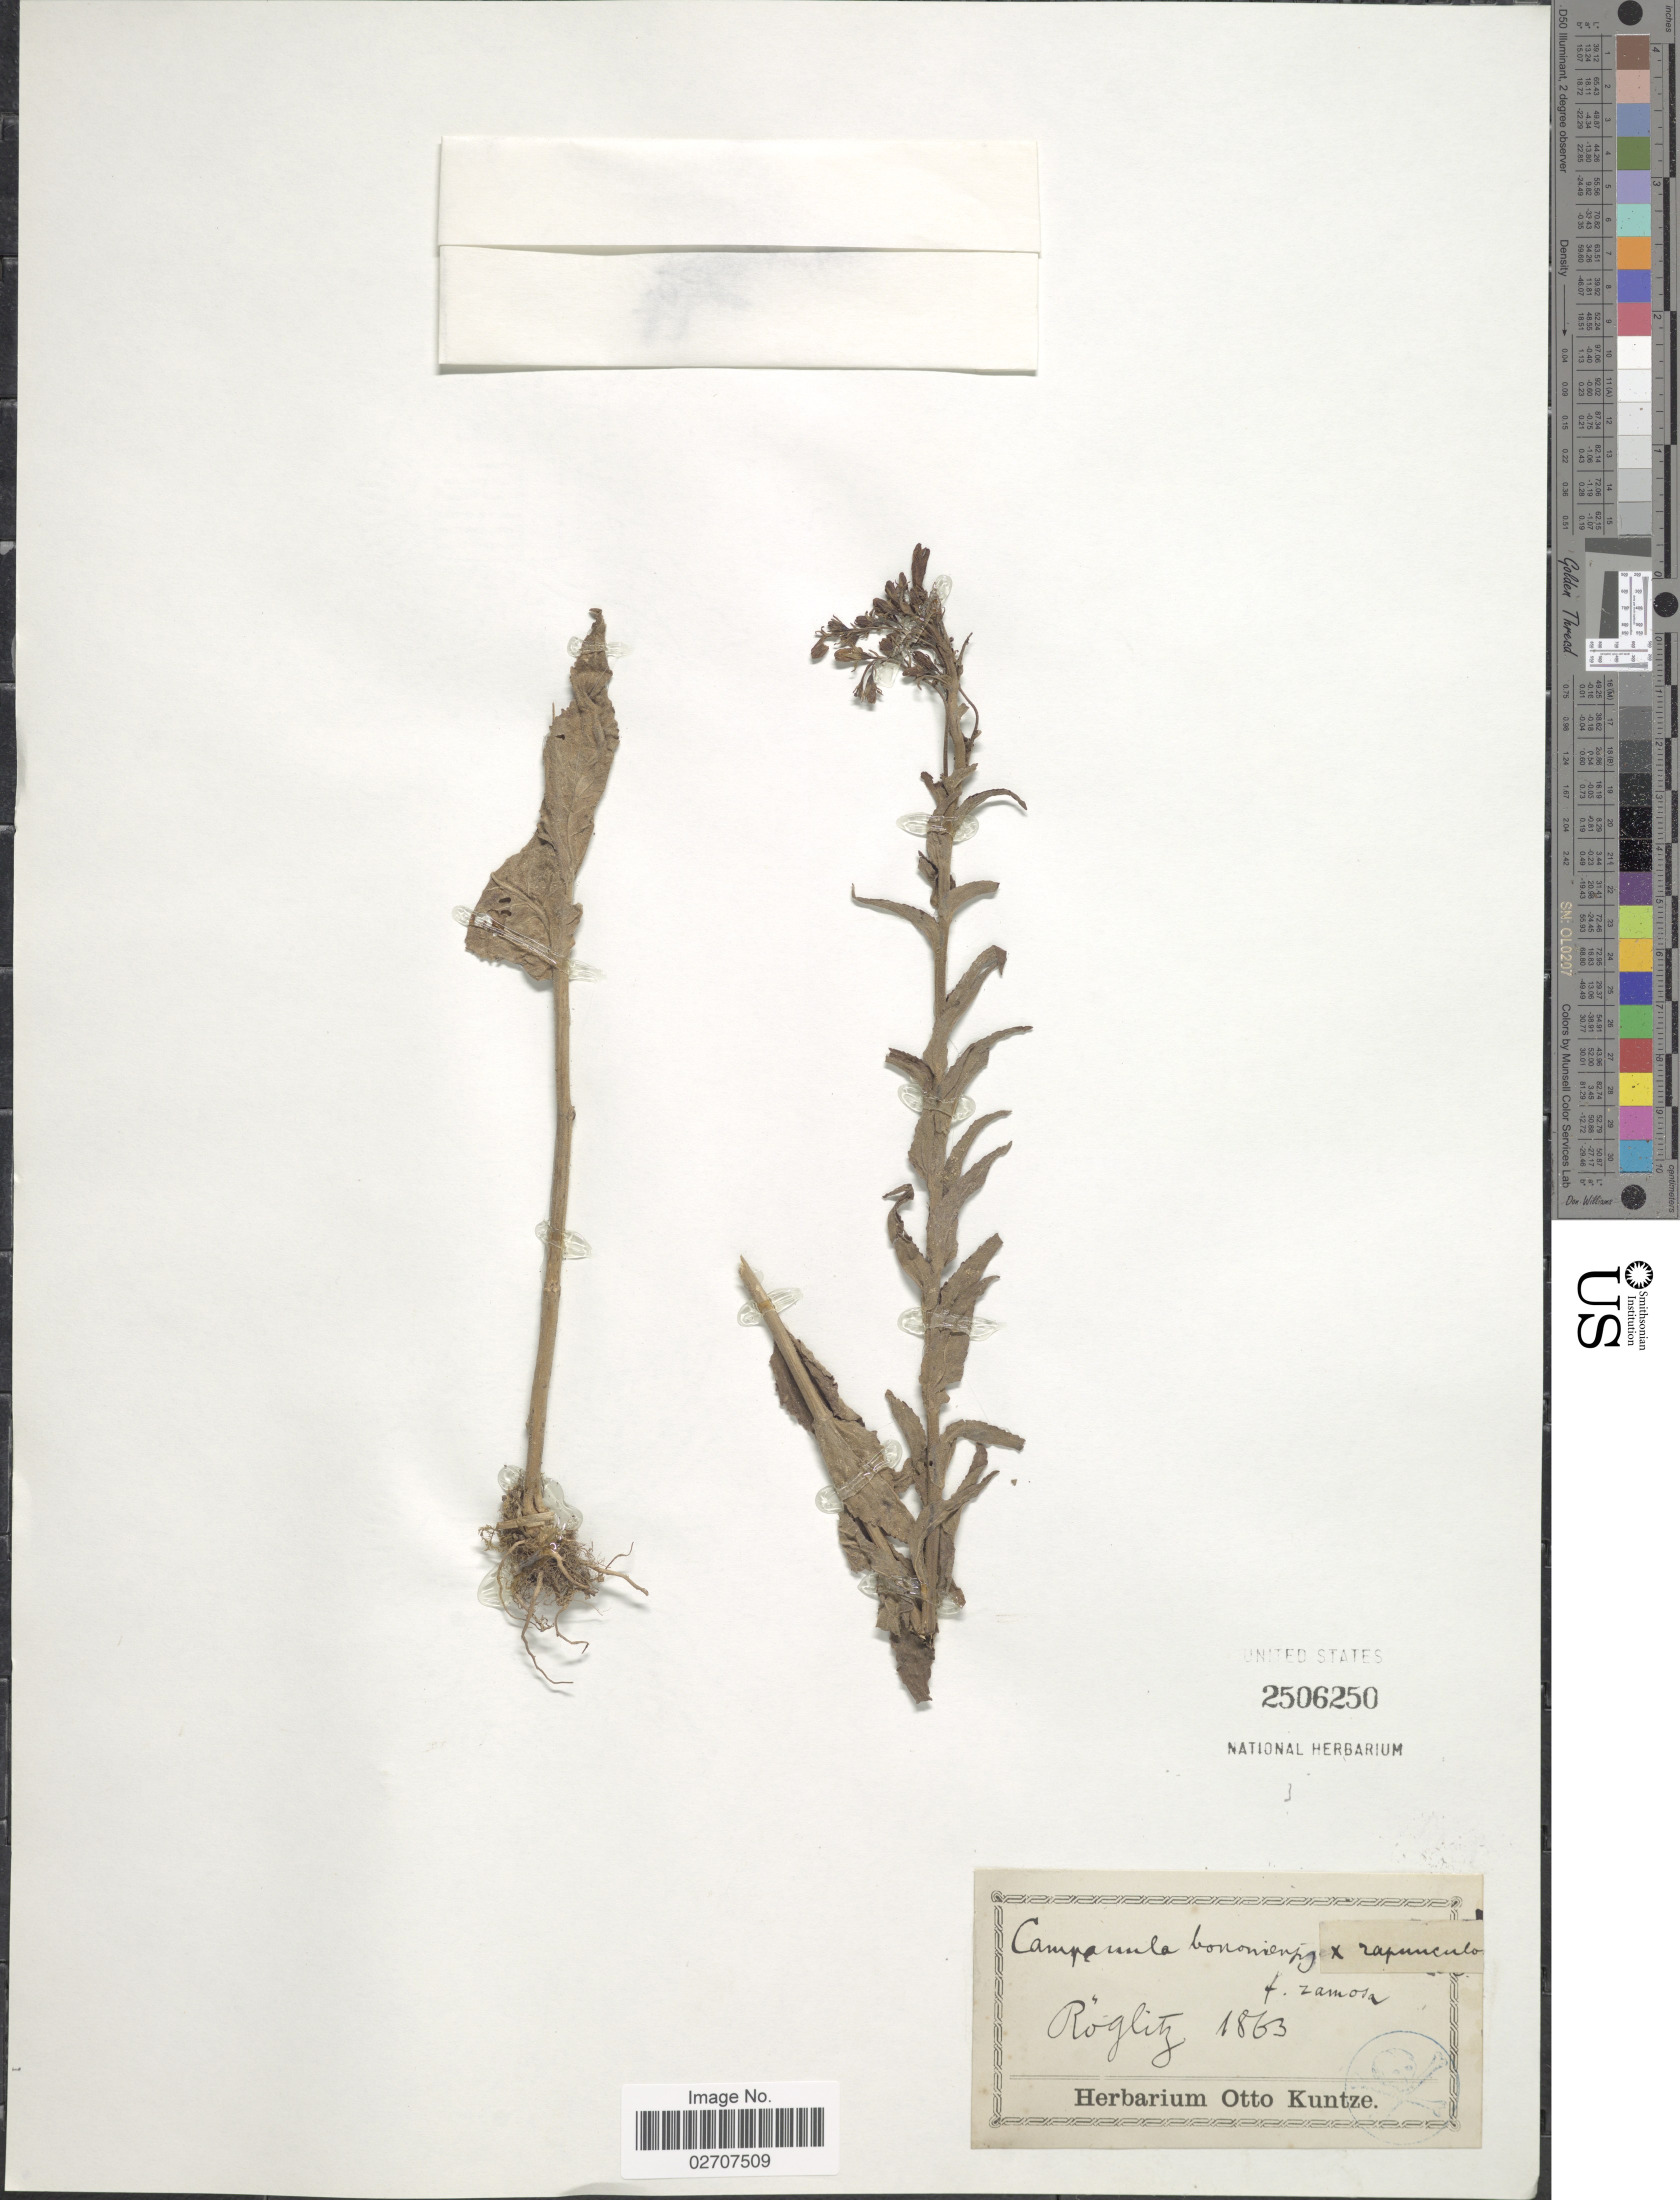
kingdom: Plantae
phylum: Tracheophyta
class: Magnoliopsida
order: Asterales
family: Campanulaceae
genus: Campanula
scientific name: Campanula bononiensis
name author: L.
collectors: ex herb. Otto Kuntze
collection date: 1863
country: Germany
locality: Roglitz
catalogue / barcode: US 2506250